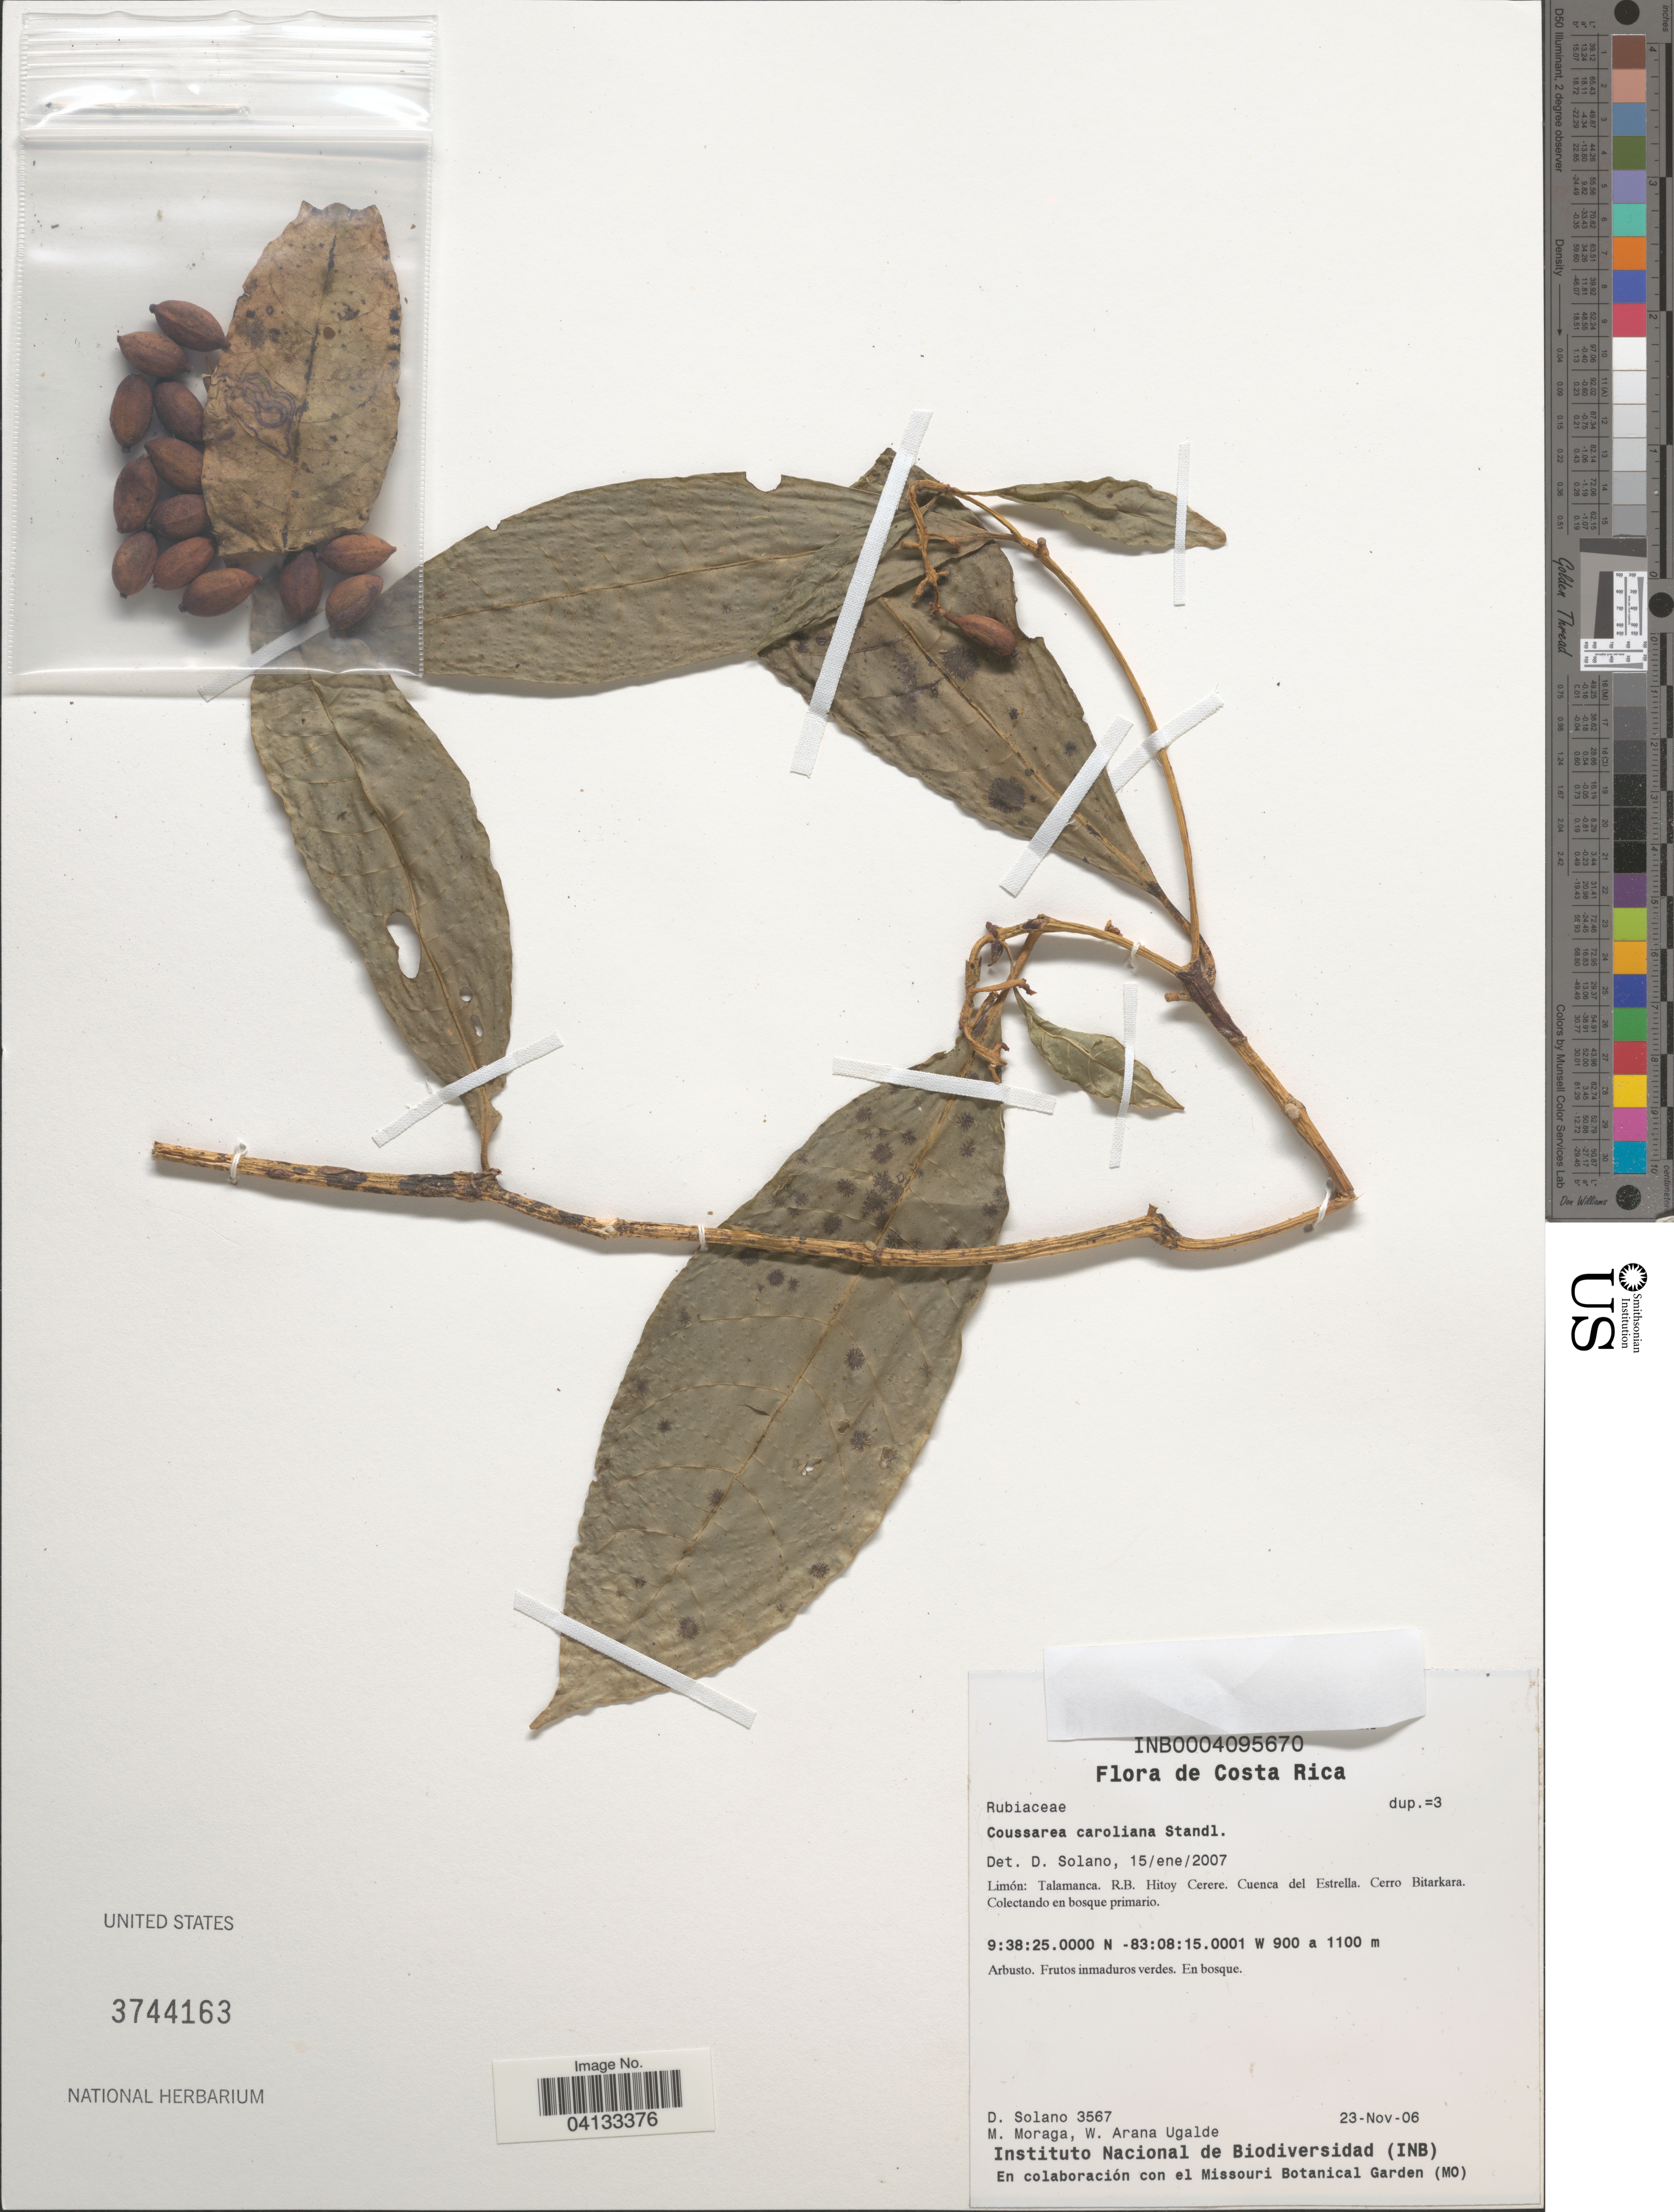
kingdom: Plantae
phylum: Tracheophyta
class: Magnoliopsida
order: Gentianales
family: Rubiaceae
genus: Coussarea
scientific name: Coussarea caroliana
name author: Standl.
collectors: D. Solano, M. Moraga & W. Arana Ugalde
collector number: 3567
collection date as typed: Transcribed d/m/y: 23/11/6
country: Costa Rica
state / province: Limón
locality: Talamanca. R.B. Hitoy Cerere. Cuenca del Estrella. Cerro Bitarkara.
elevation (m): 900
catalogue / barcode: US 3744163